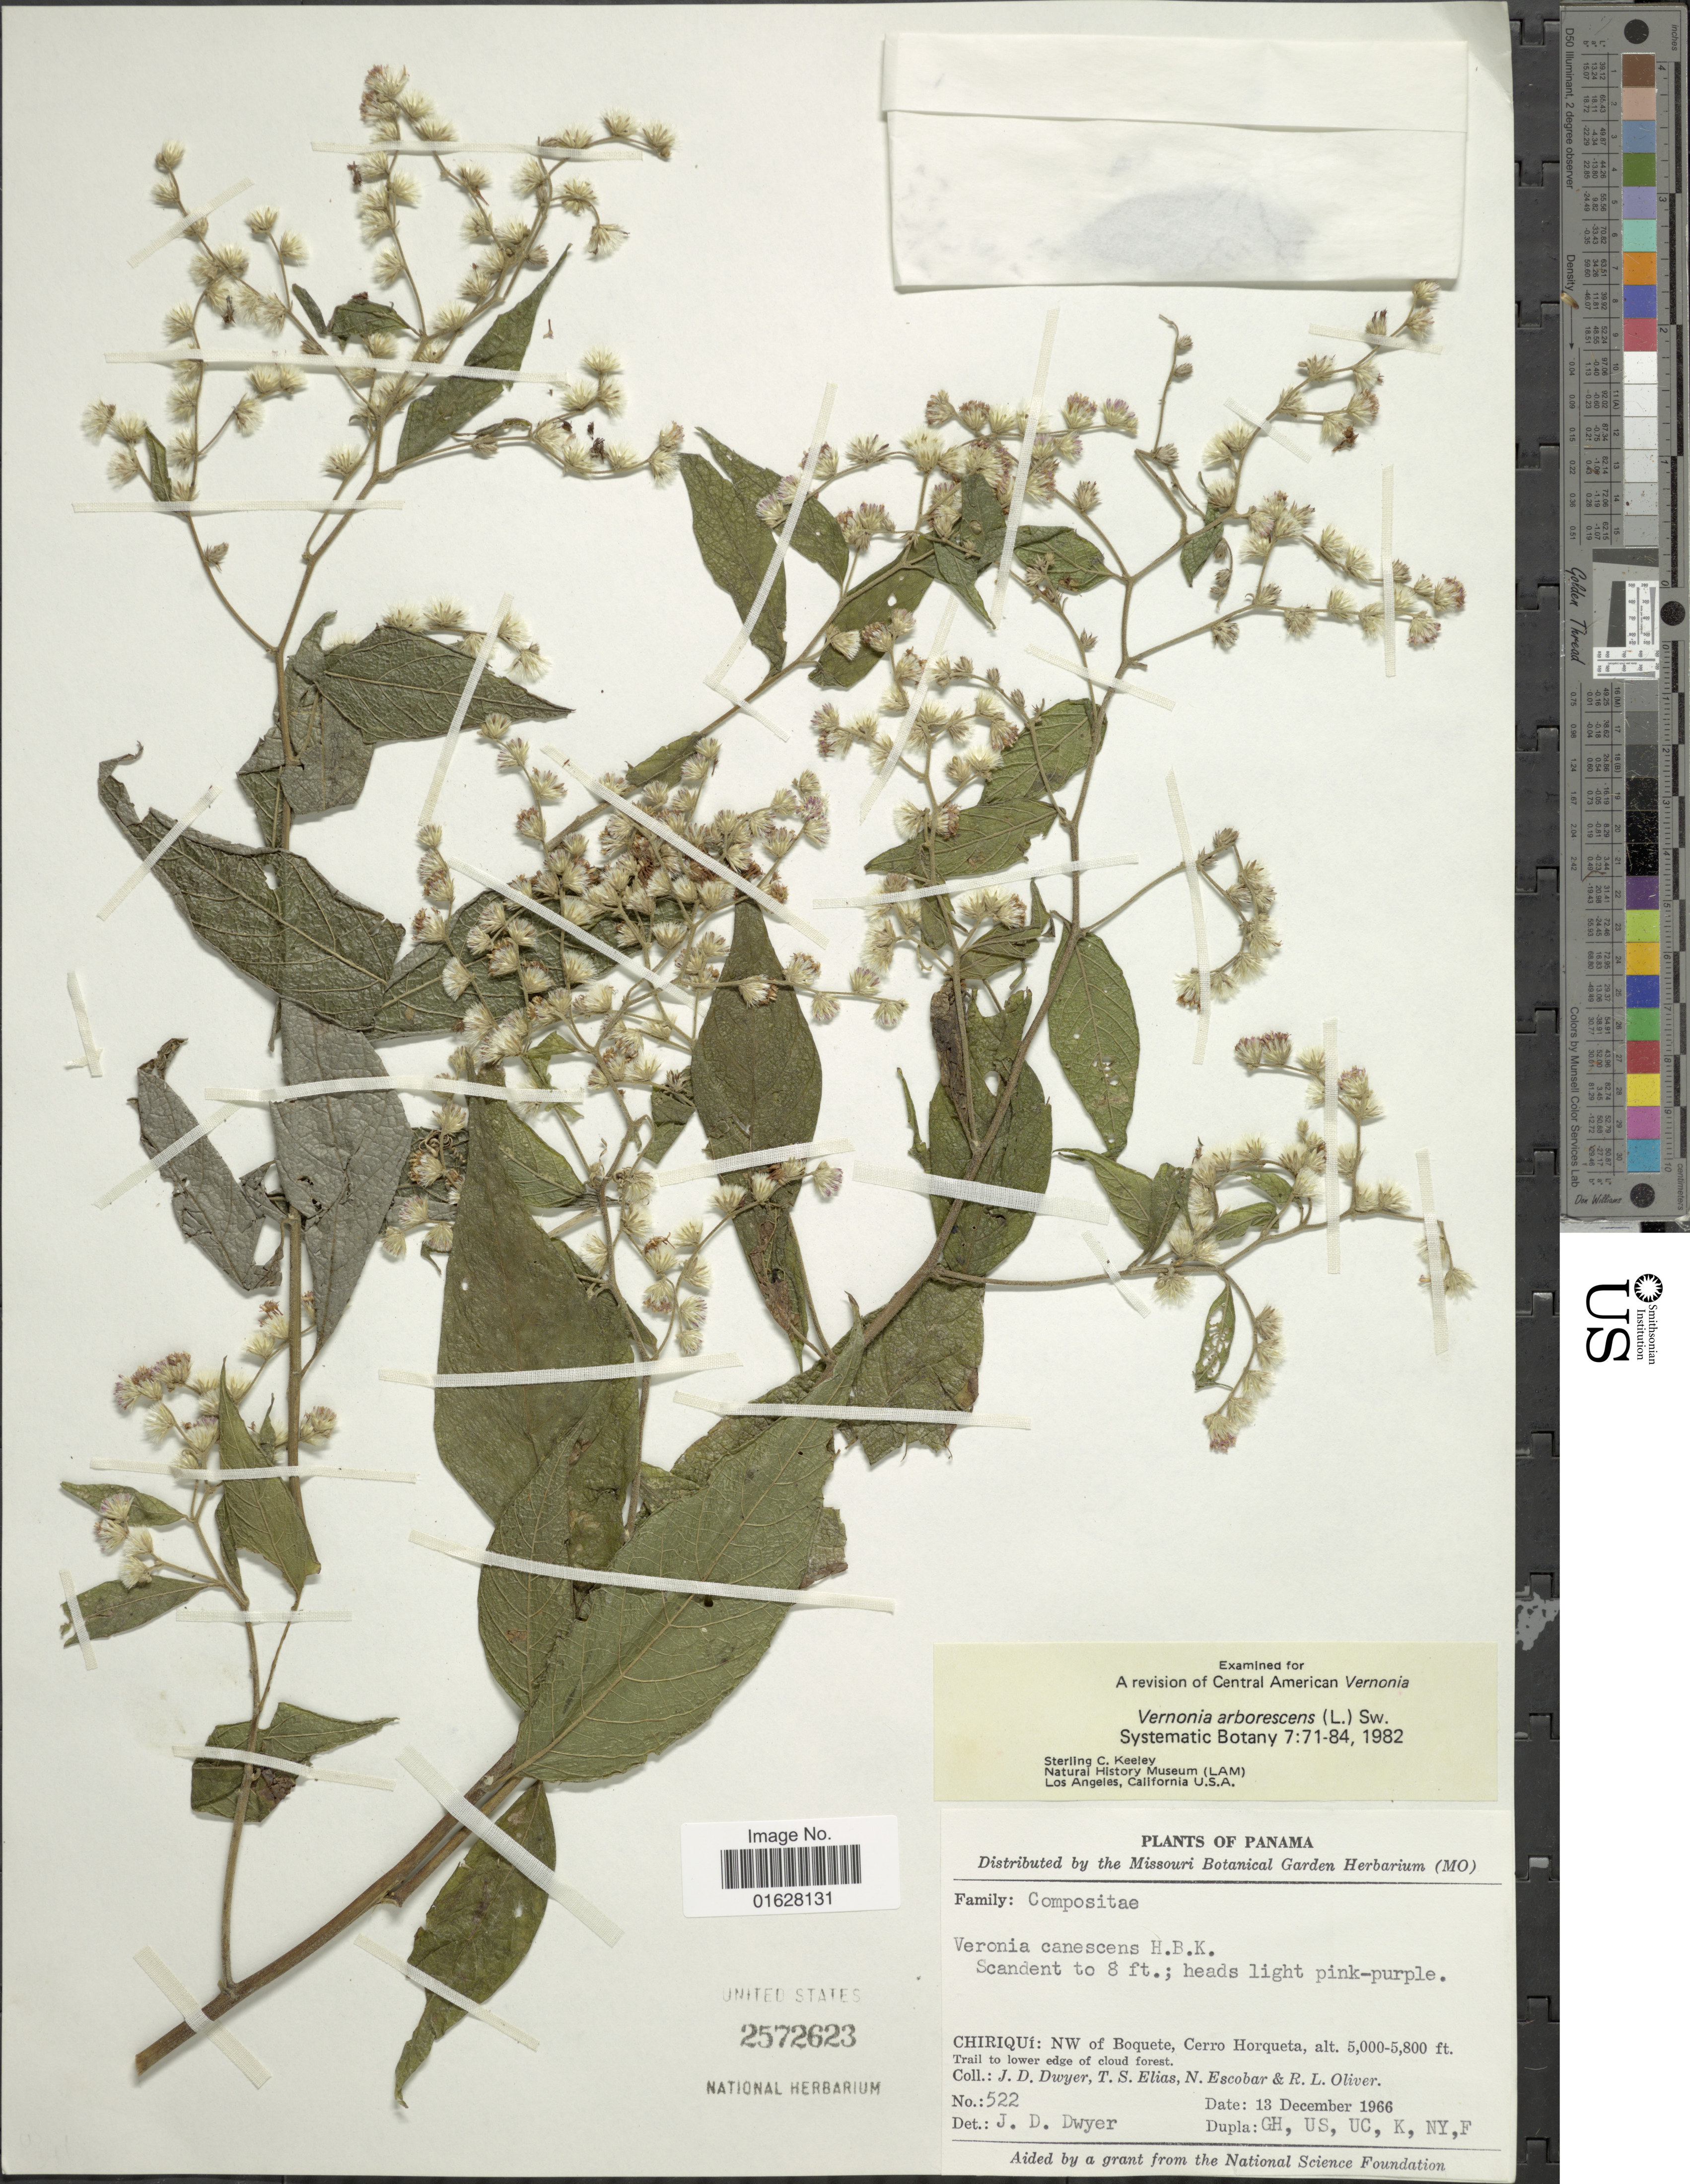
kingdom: Plantae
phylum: Tracheophyta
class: Magnoliopsida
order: Asterales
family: Asteraceae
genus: Lepidaploa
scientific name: Lepidaploa canescens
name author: (Kunth) H. Rob.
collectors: J. D. Dwyer, T. S. Elias, N. Escobar & R. Oliver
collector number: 522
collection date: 1966-12-13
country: Panama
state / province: Chiriqui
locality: Panama. Chiriqui: NW of Boquete, Cerro Horqueta. Trail to lower edge of cloud forest.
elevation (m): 1524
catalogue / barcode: US 2572623